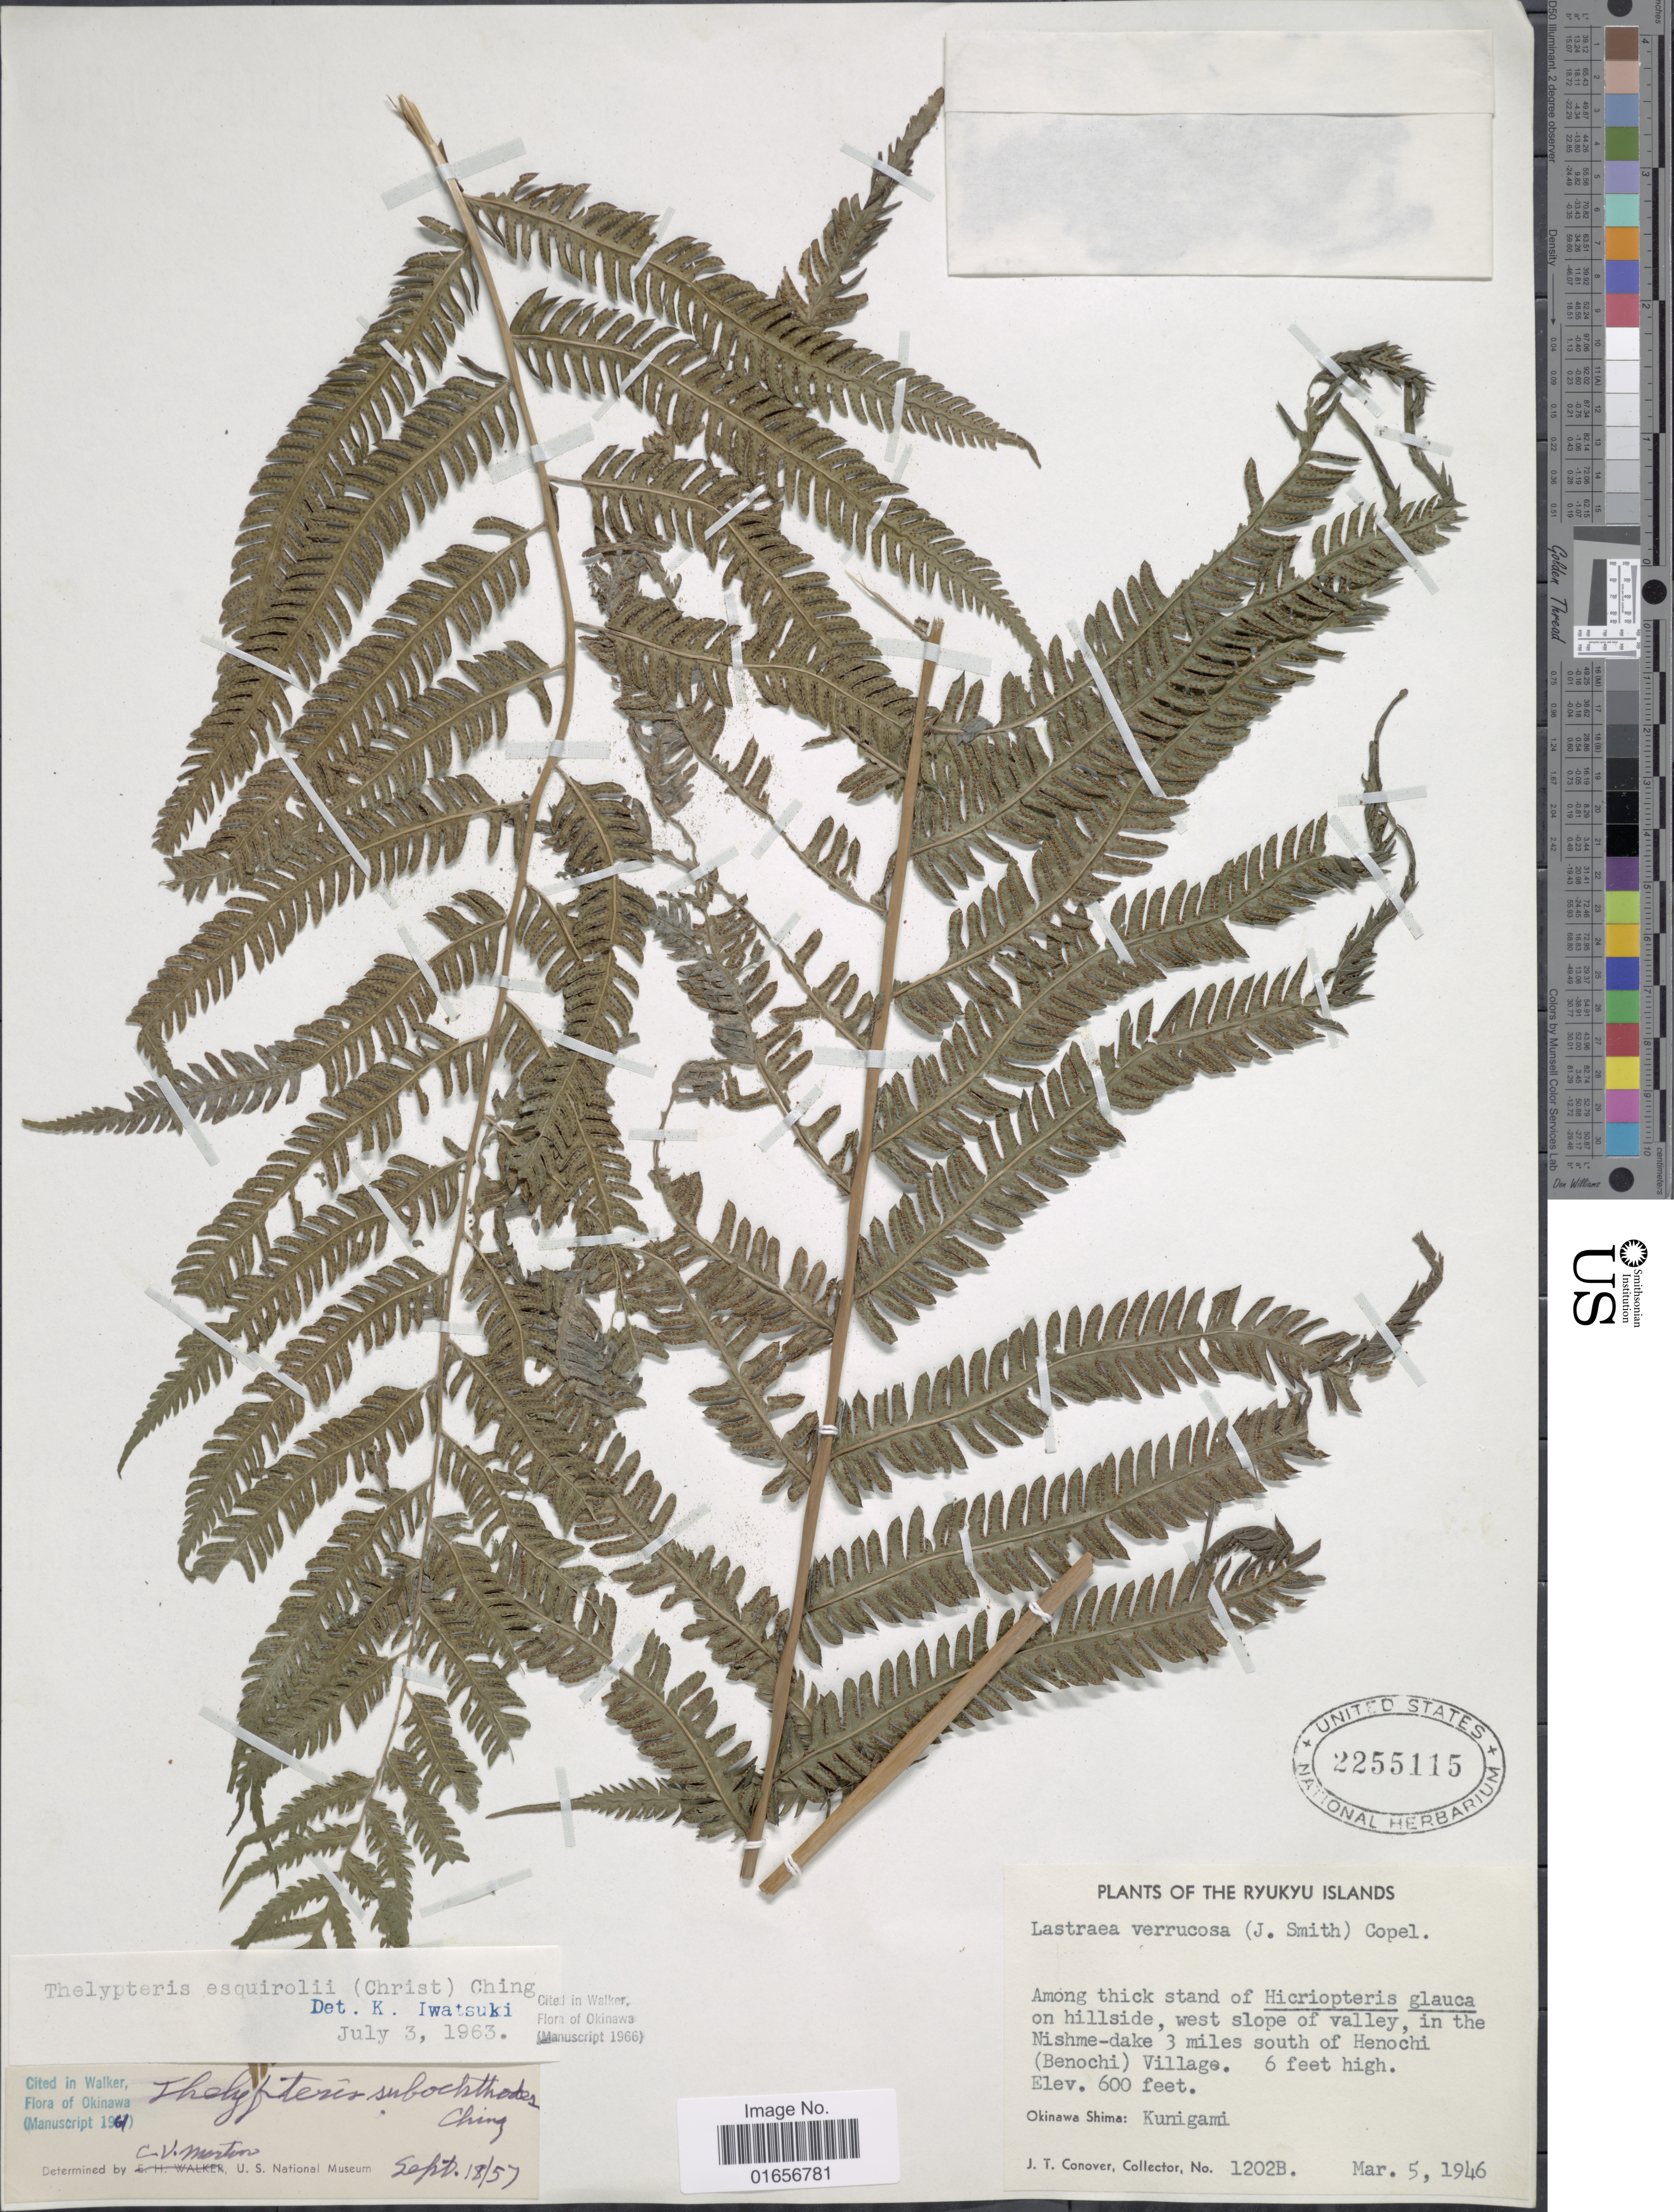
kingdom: Plantae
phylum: Tracheophyta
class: Polypodiopsida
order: Polypodiales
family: Thelypteridaceae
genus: Pseudocyclosorus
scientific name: Pseudocyclosorus esquirolii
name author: (Christ) Ching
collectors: J. T. Conover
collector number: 1202B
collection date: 1946-03-05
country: Japan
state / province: Okinawa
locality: Ryukyu Islands, in the Nishme- dake 3 miles south of Henochi (Benochi) Village, Okinawa Shima: Kunigami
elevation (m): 183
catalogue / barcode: US 2255115